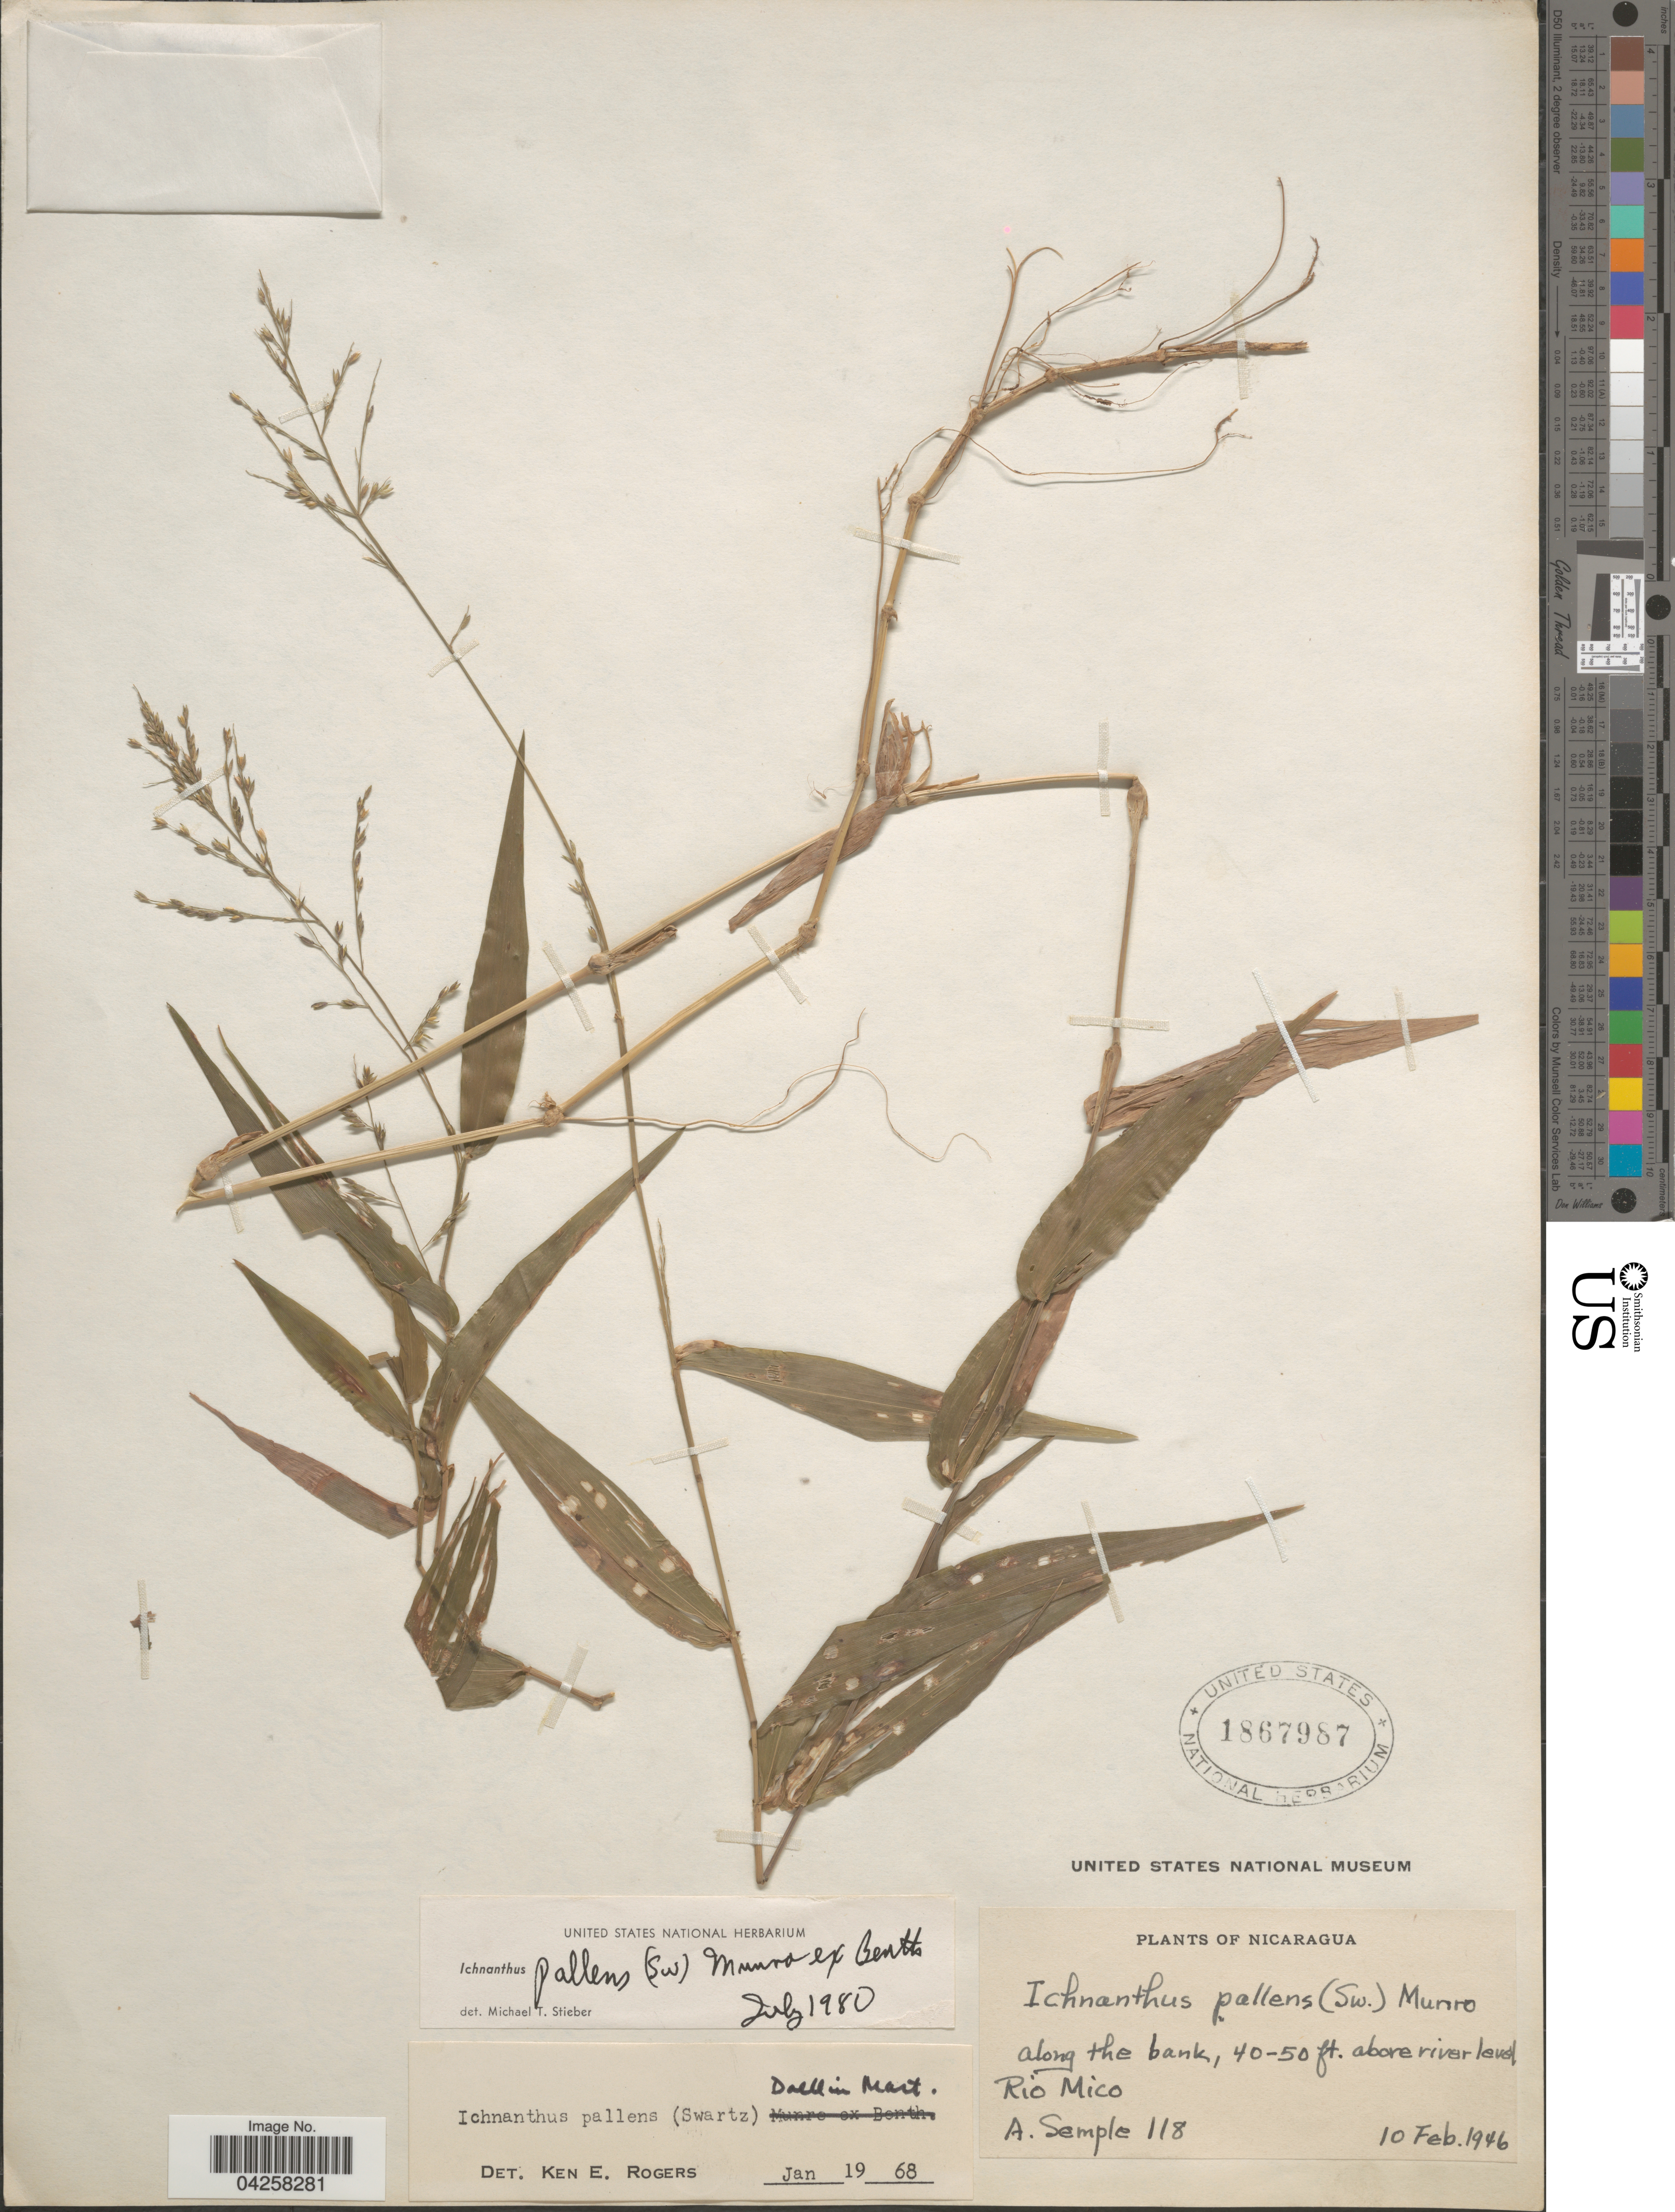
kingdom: Plantae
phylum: Tracheophyta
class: Liliopsida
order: Poales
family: Poaceae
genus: Ichnanthus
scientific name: Ichnanthus pallens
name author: (Sw.) Munro ex Benth.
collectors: A. Semple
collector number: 118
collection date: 1946-02-10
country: Nicaragua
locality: Along the bank, Rio Mico.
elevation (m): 12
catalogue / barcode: US 1867987